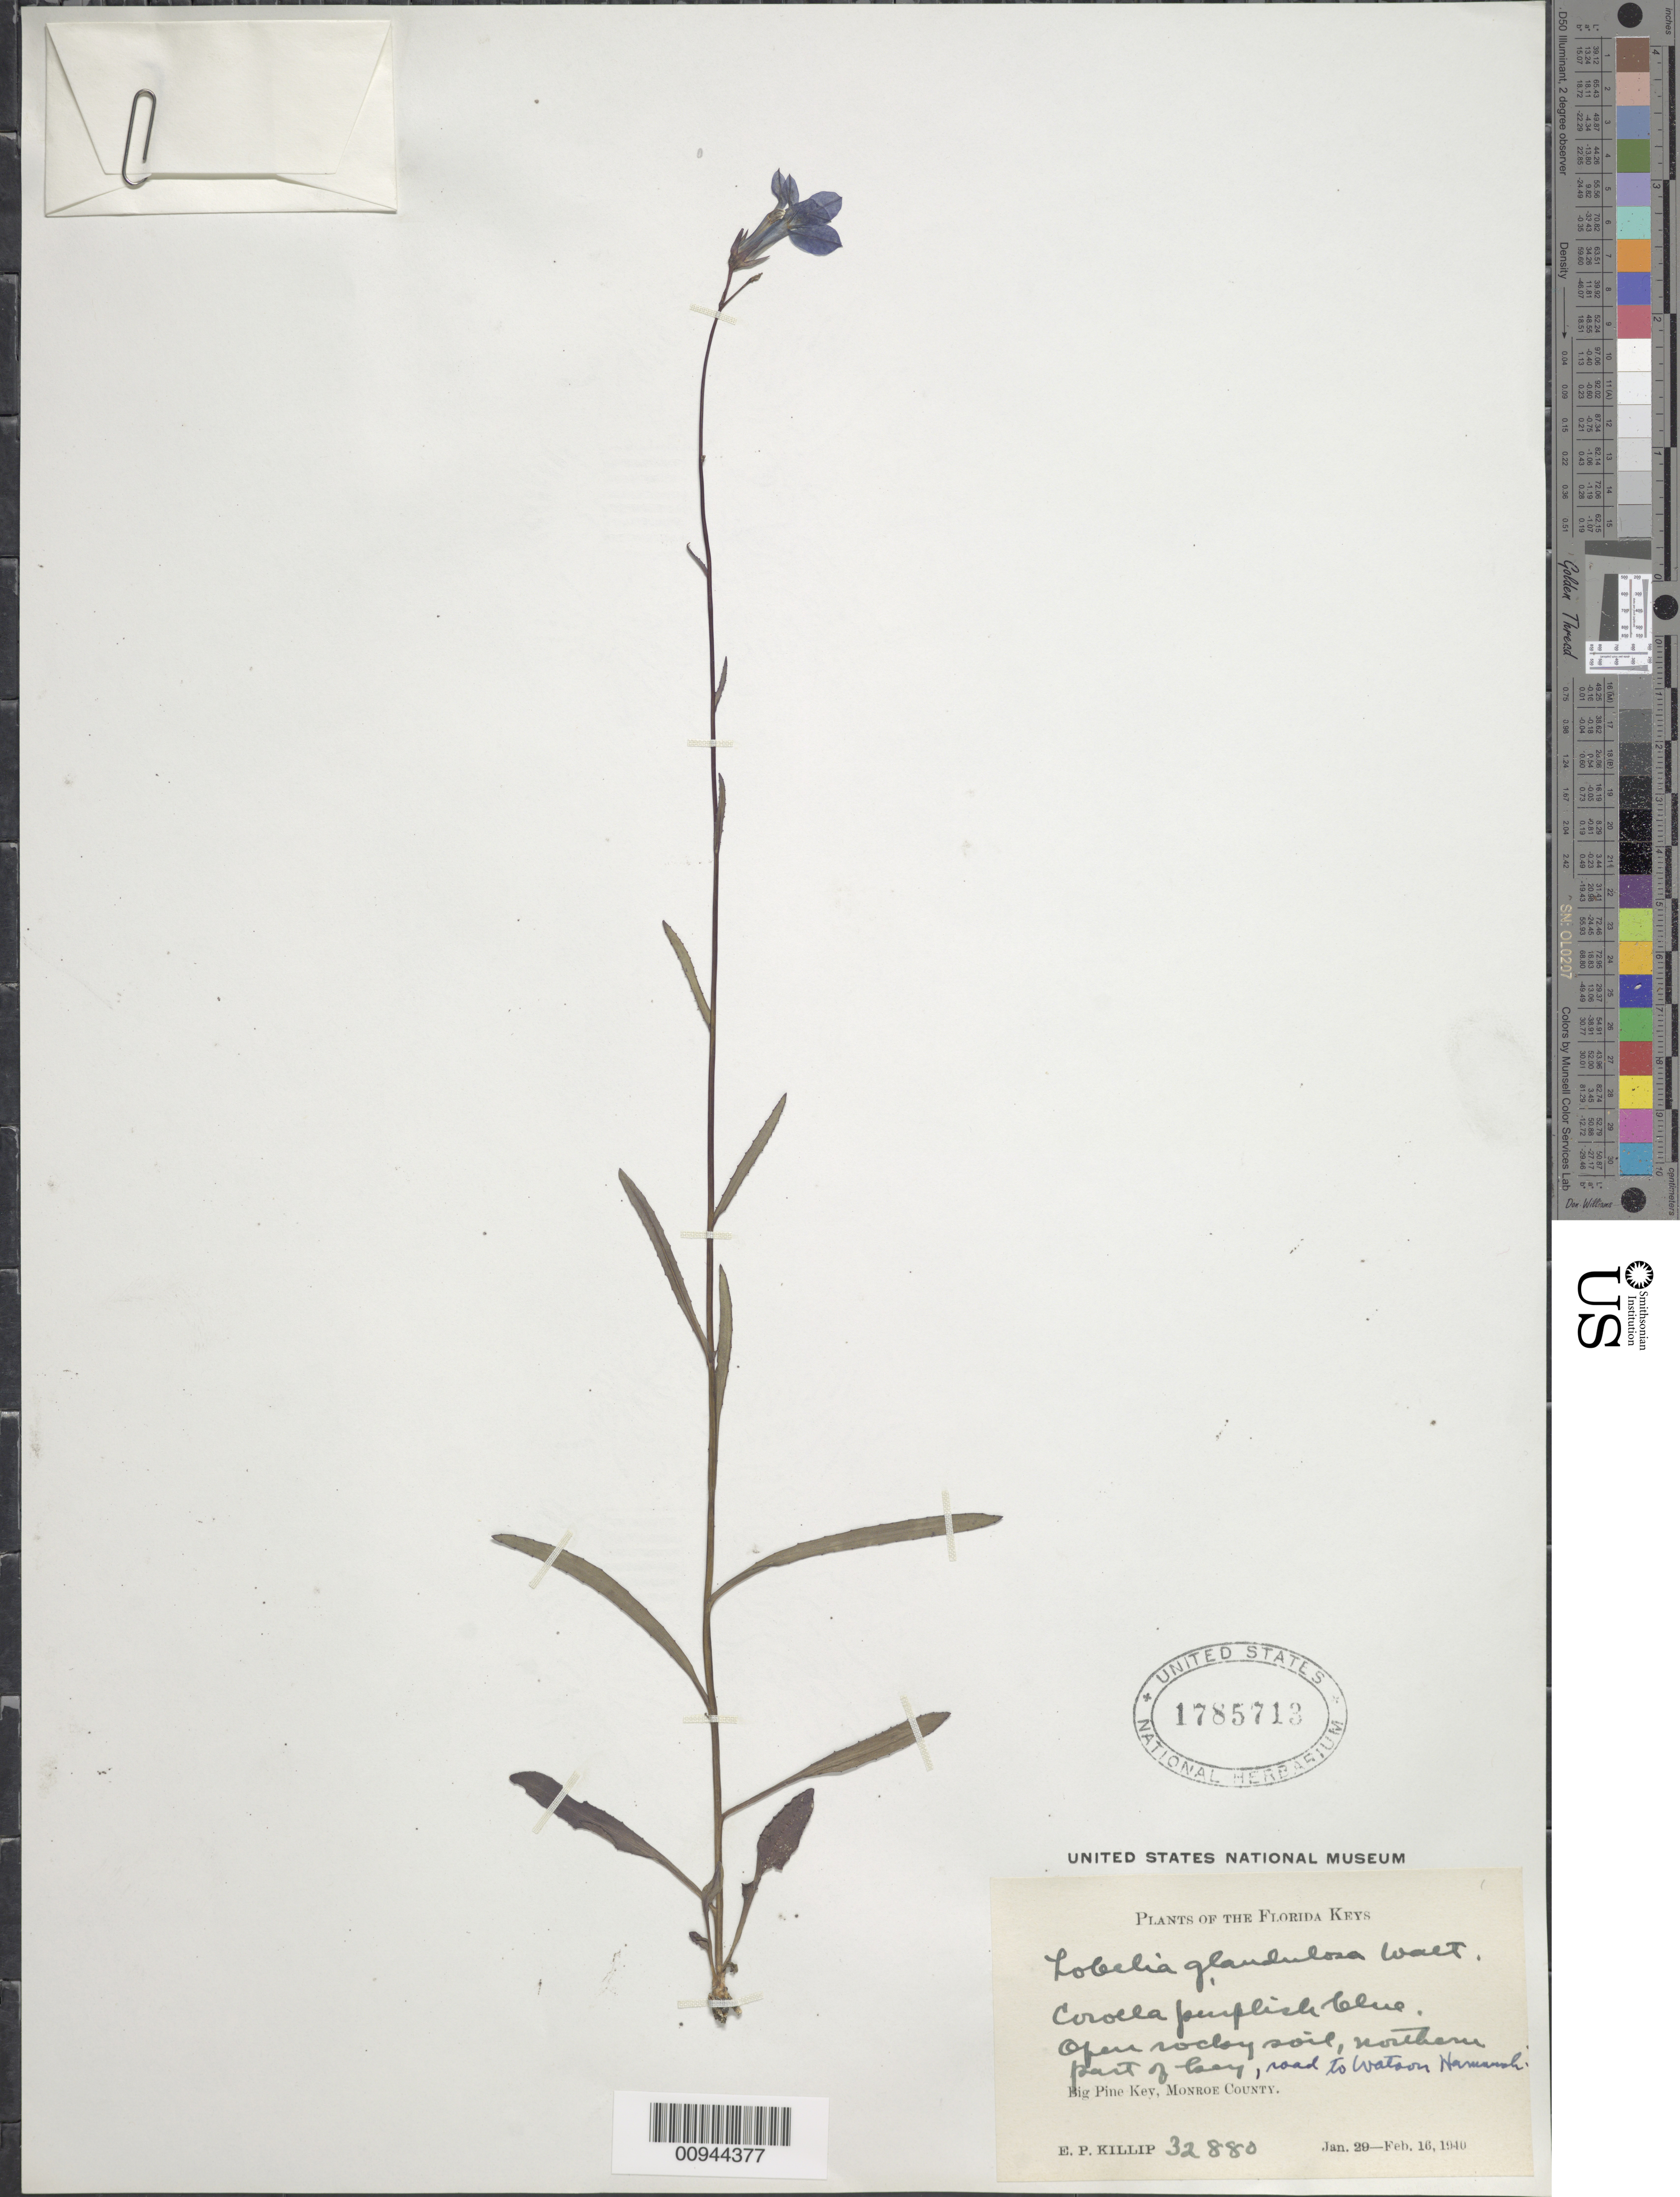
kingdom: Plantae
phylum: Tracheophyta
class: Magnoliopsida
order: Asterales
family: Campanulaceae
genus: Lobelia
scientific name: Lobelia glandulosa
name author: Walter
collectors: E. P. Killip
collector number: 32880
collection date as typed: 29 Jan 1940 to 16 Feb 1940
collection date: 1940-01-29/1940-02-16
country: United States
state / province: Florida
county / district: Monroe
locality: N part of Key, Watson Hammock. Big Pine Key.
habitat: open rocky soil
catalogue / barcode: US 1785713